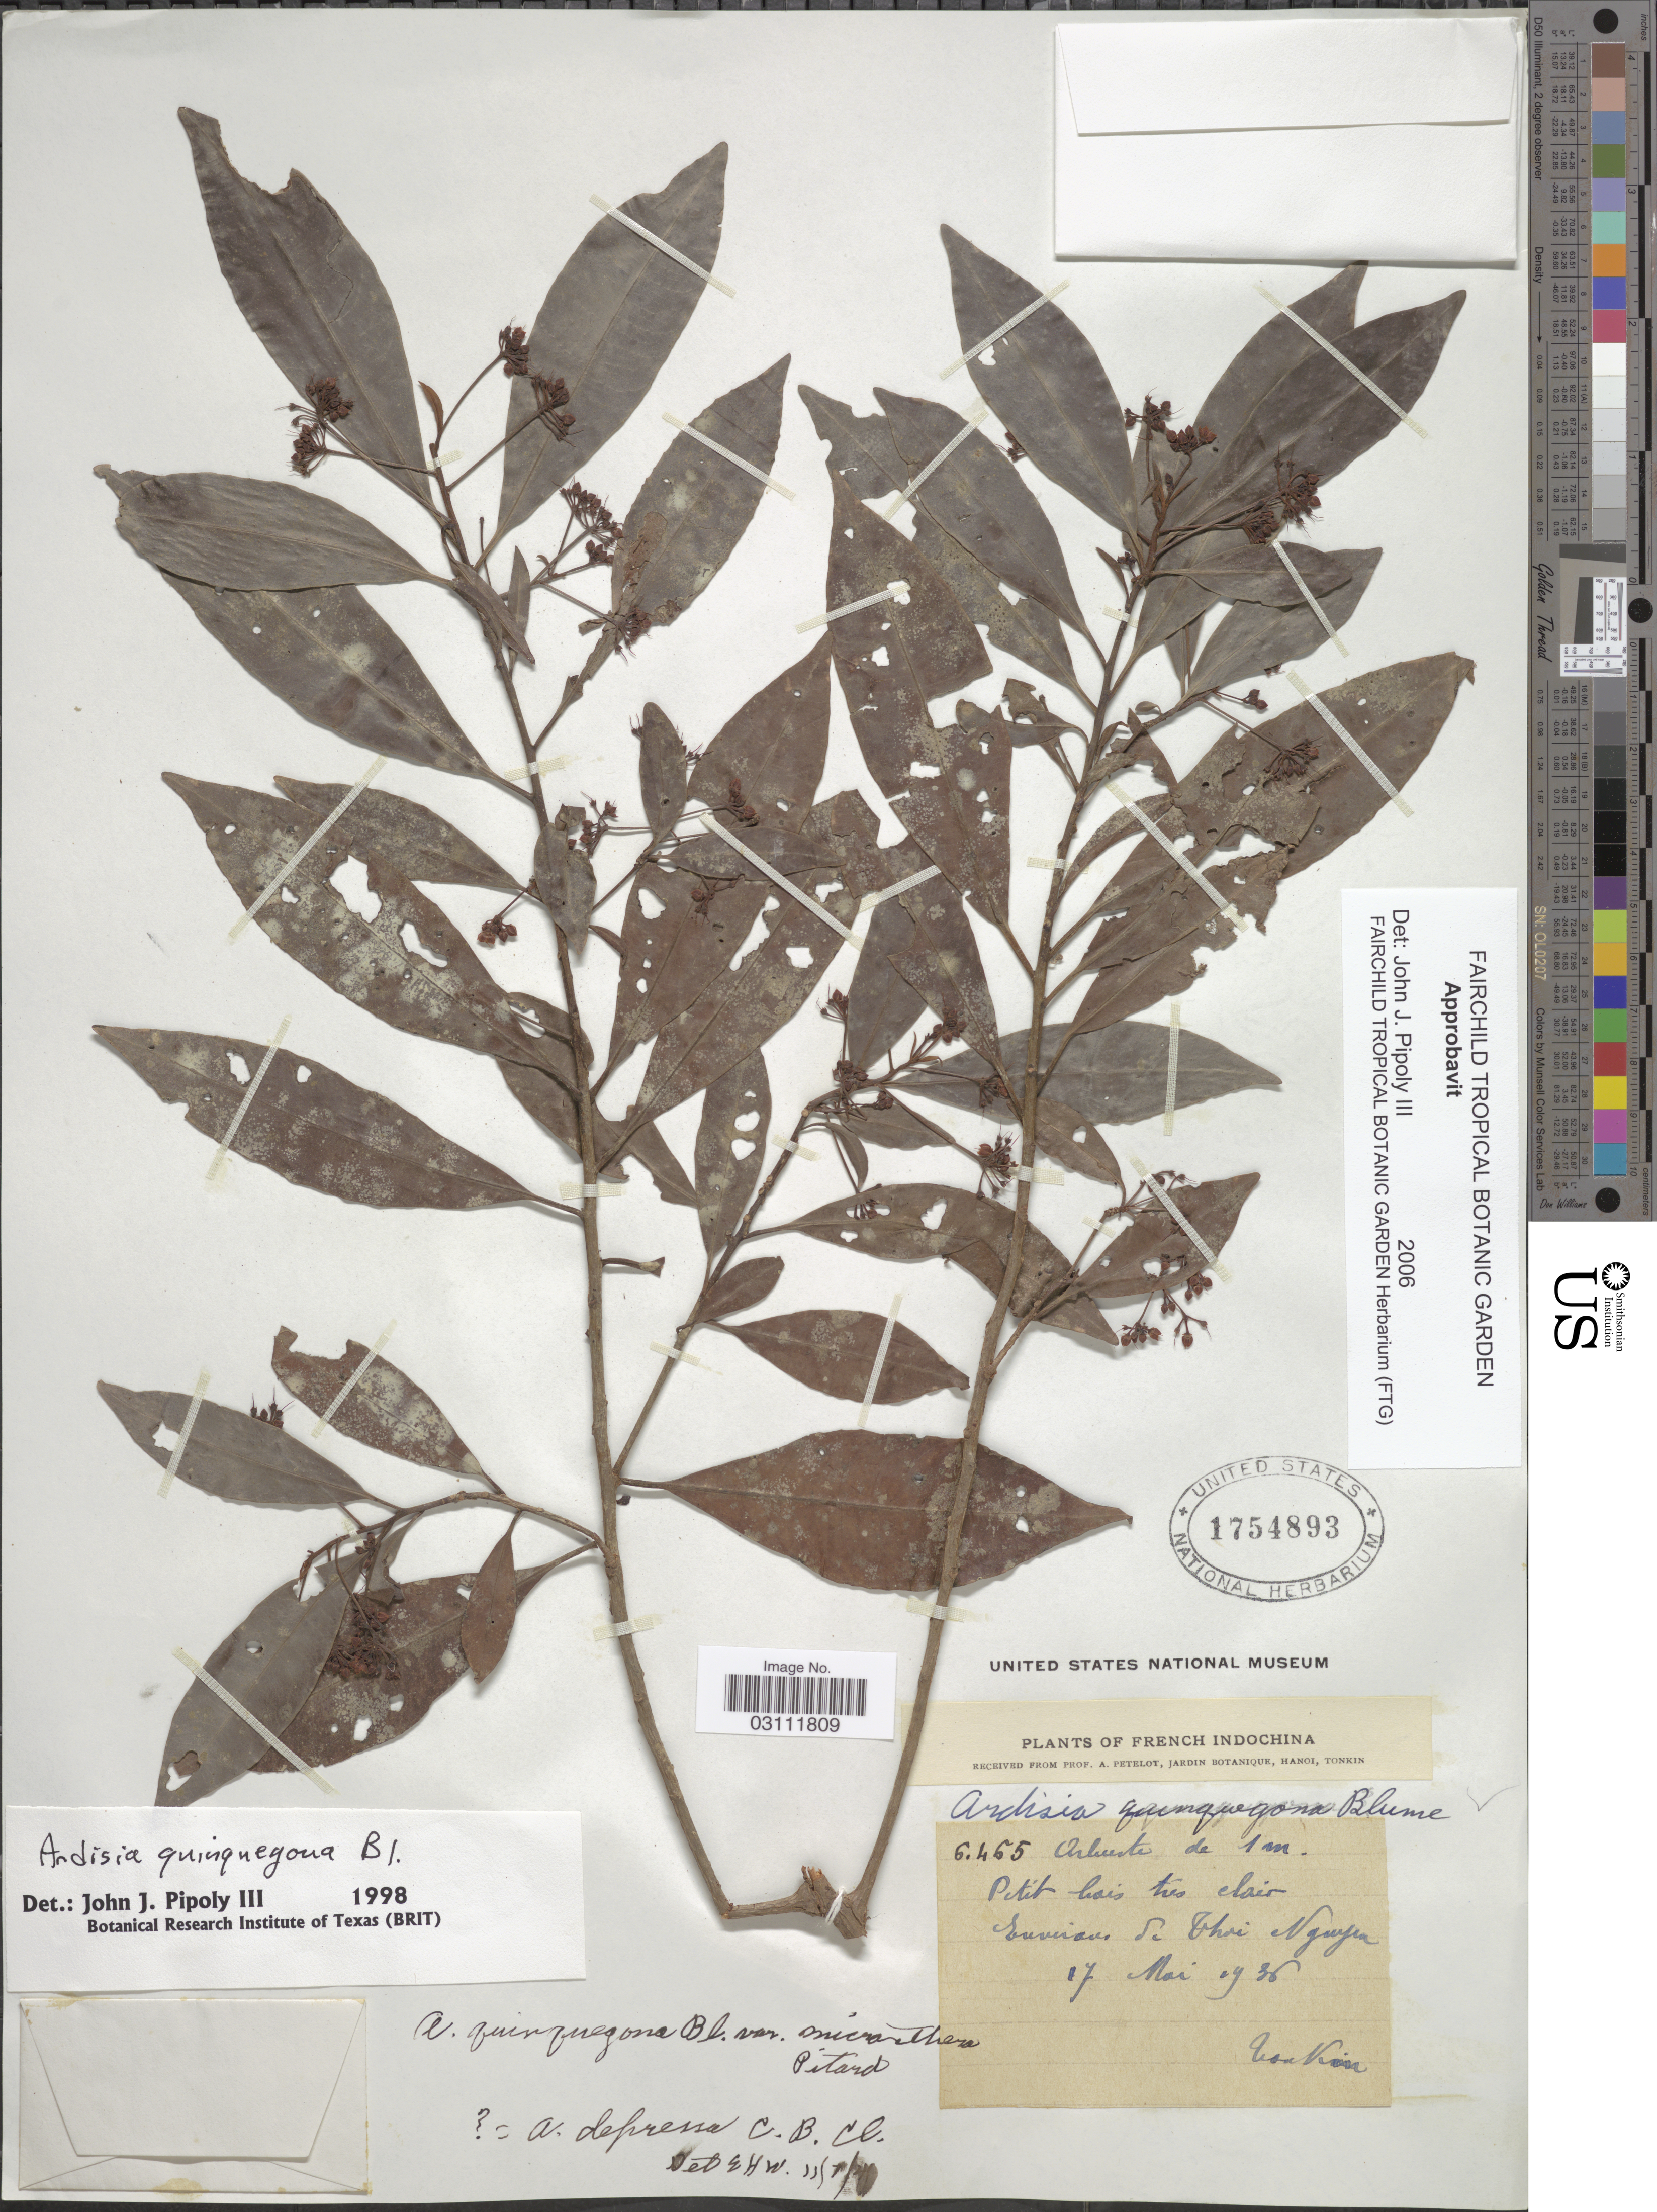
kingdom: Plantae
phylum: Tracheophyta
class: Magnoliopsida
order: Ericales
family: Primulaceae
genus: Ardisia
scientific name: Ardisia quinquegona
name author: Blume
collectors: A. Petelot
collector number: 6465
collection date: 1936-05-17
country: Vietnam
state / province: Thai Nguyen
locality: French Indochina. Environs de Thai Nguyen. Tonkin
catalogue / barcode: US 1754893